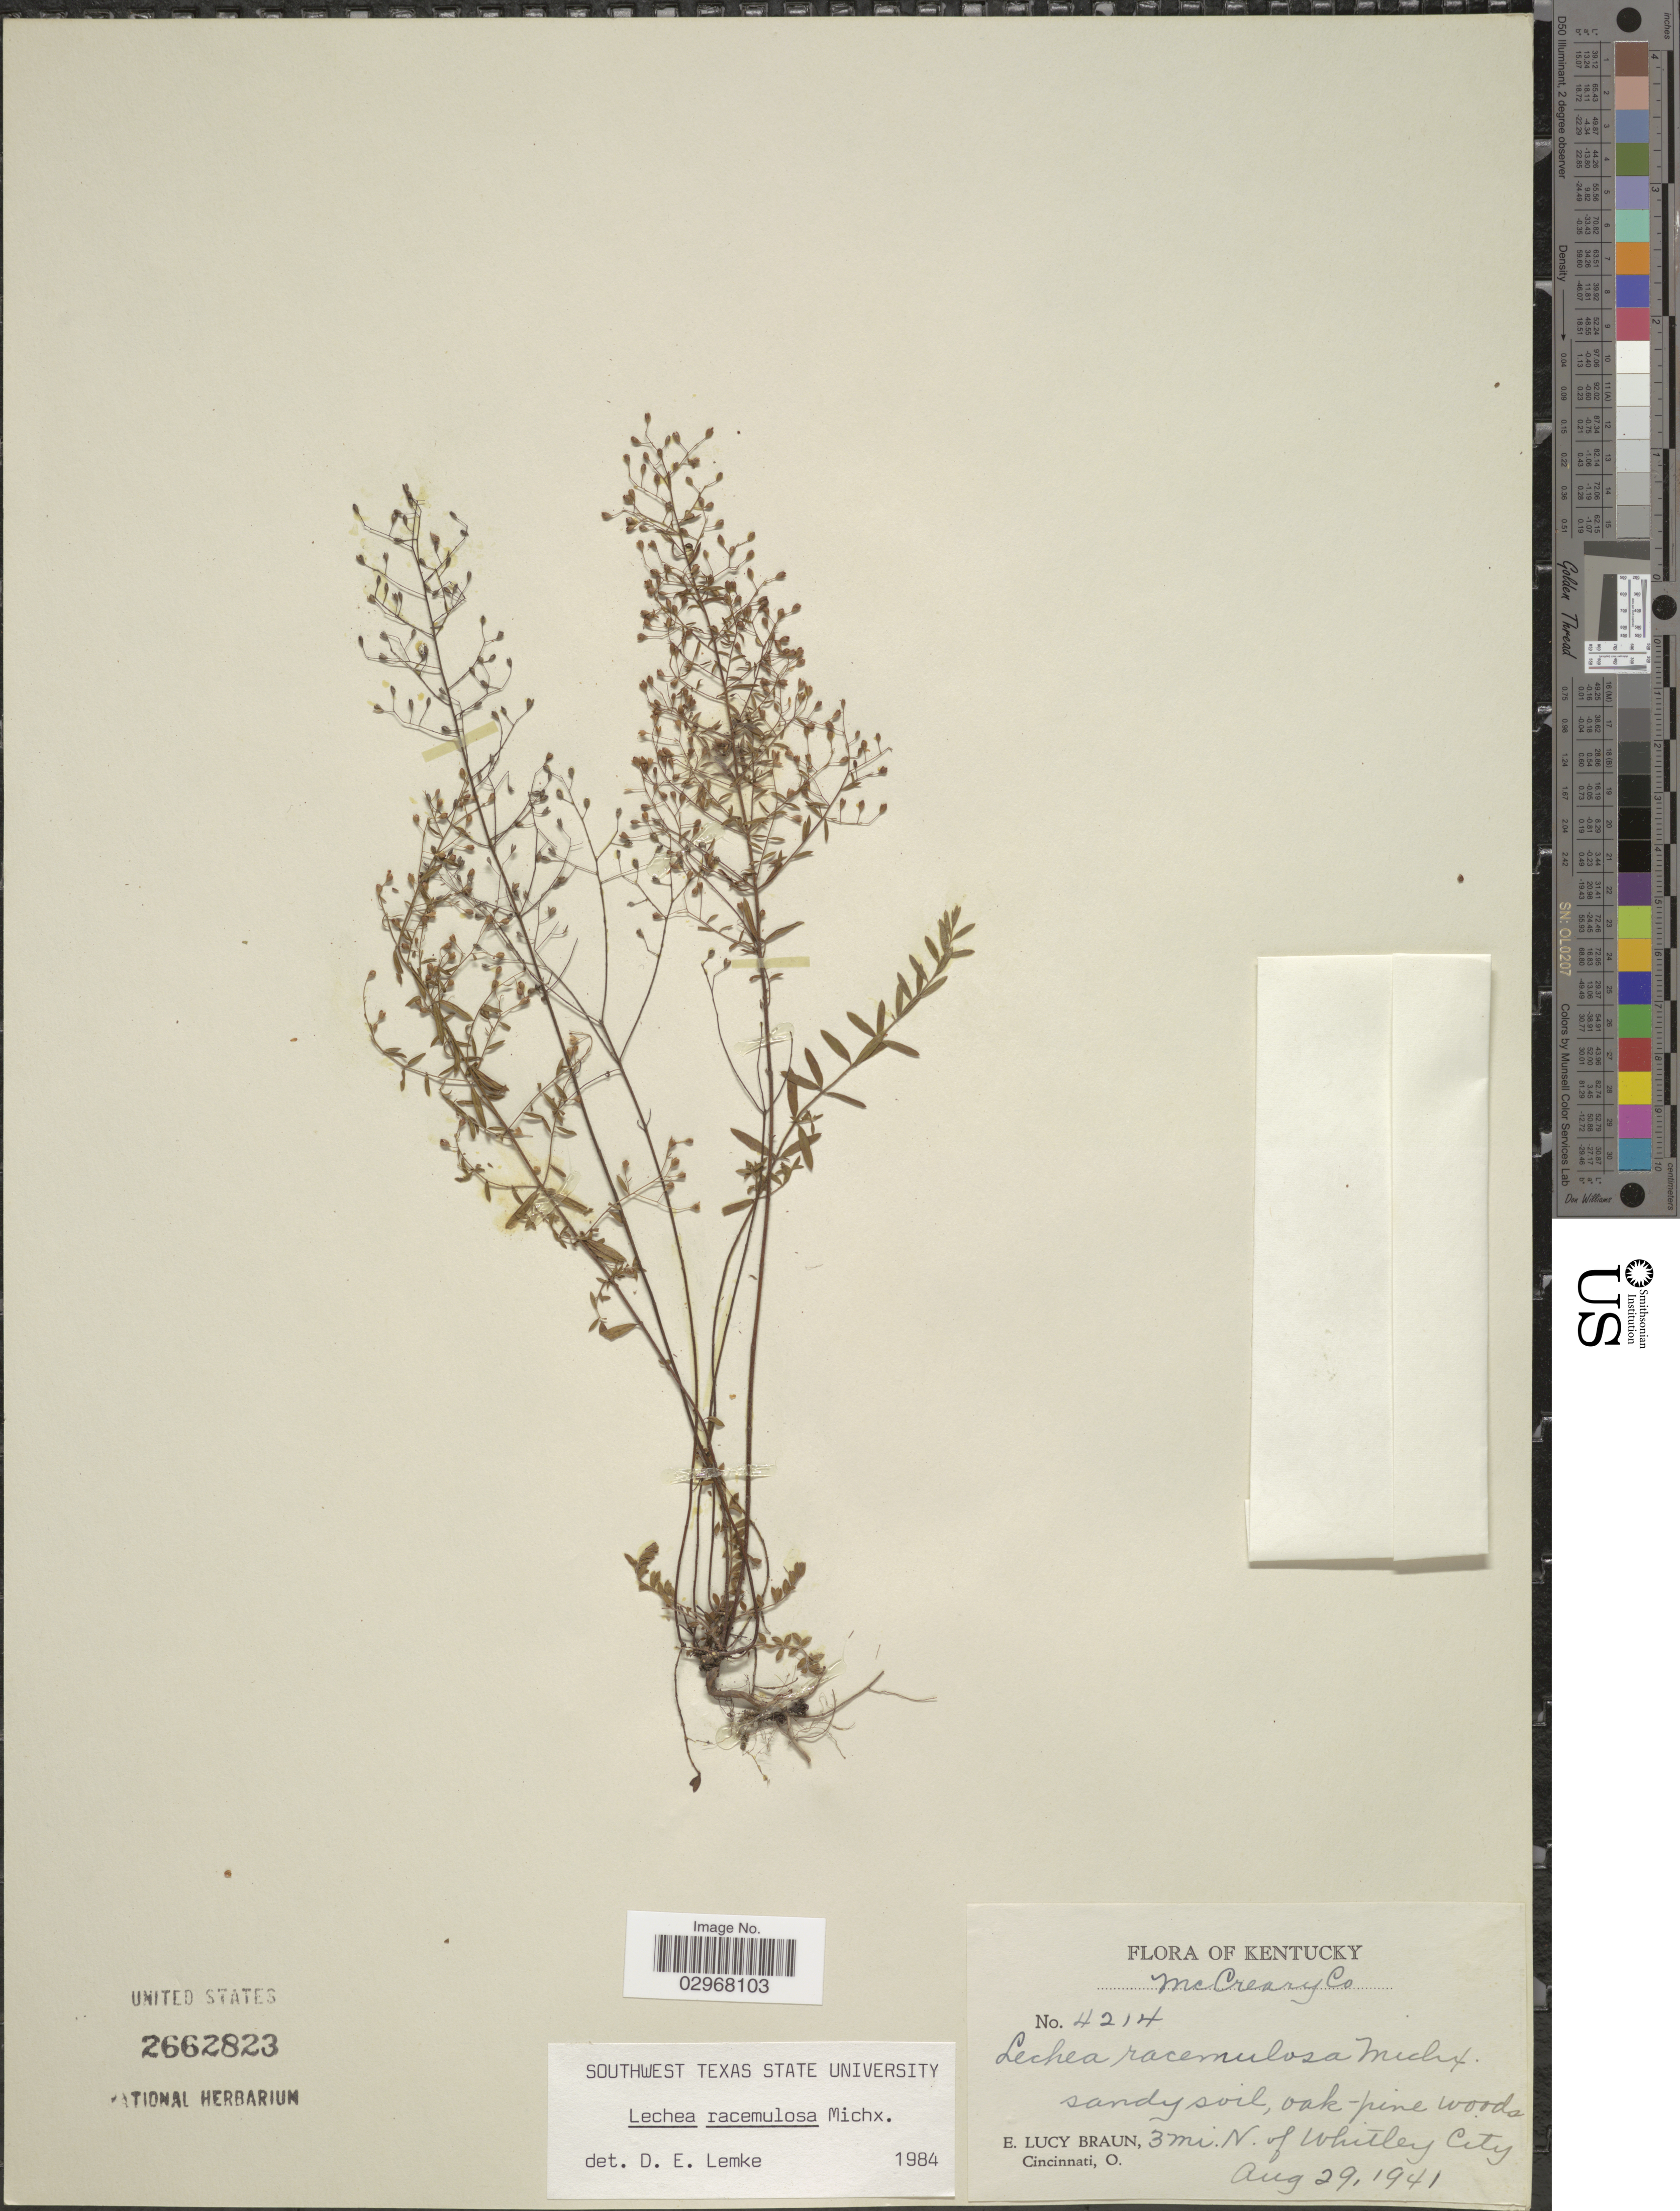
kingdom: Plantae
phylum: Tracheophyta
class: Magnoliopsida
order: Malvales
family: Cistaceae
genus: Lechea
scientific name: Lechea racemulosa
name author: Michx.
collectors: E. L. Braun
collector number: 4214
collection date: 1941-08-29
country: United States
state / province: Kentucky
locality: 3 mi. N. of Whitley City. McCreary Co.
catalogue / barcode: US 2662823